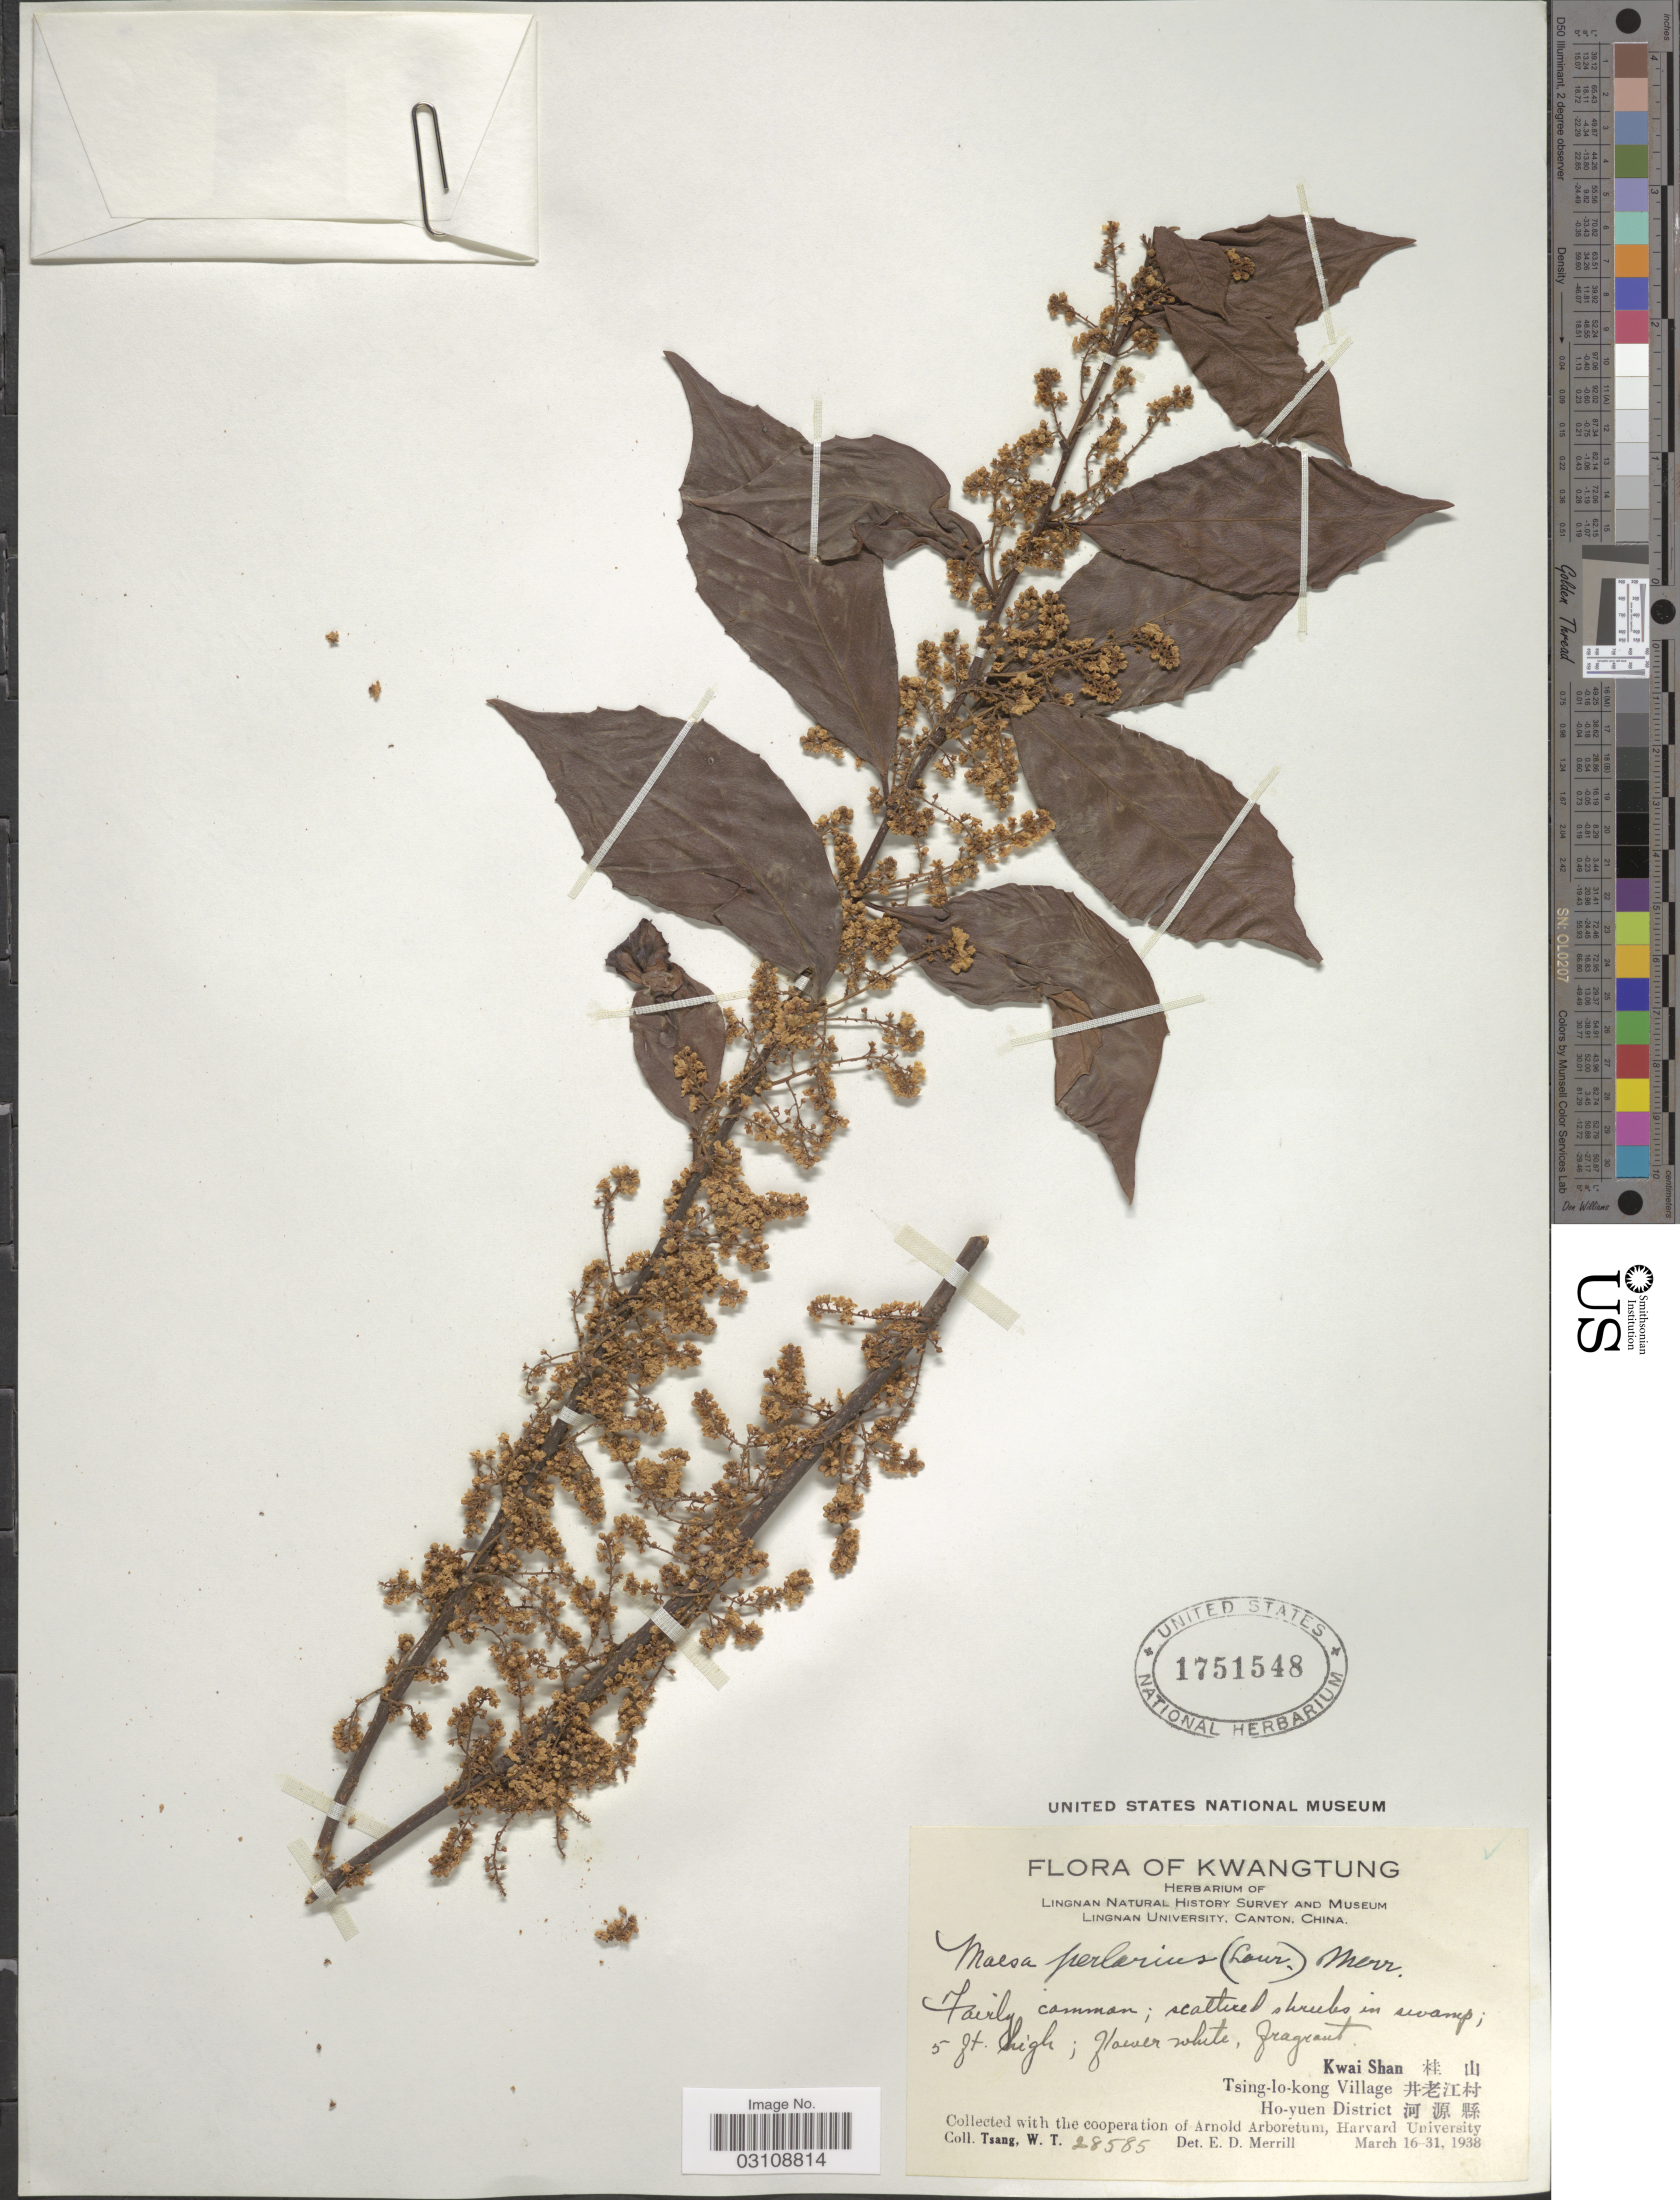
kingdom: Plantae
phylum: Tracheophyta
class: Magnoliopsida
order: Ericales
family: Primulaceae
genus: Maesa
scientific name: Maesa perlaria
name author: (Lour.) Merr.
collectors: W. T. Tsang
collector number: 28585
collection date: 1938-03-16/1938-03-31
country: China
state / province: Guangdong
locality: Kwangtung, Kwai Shan, Tsing-lo-kong Village, Ho-yuen District.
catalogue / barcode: US 1751548